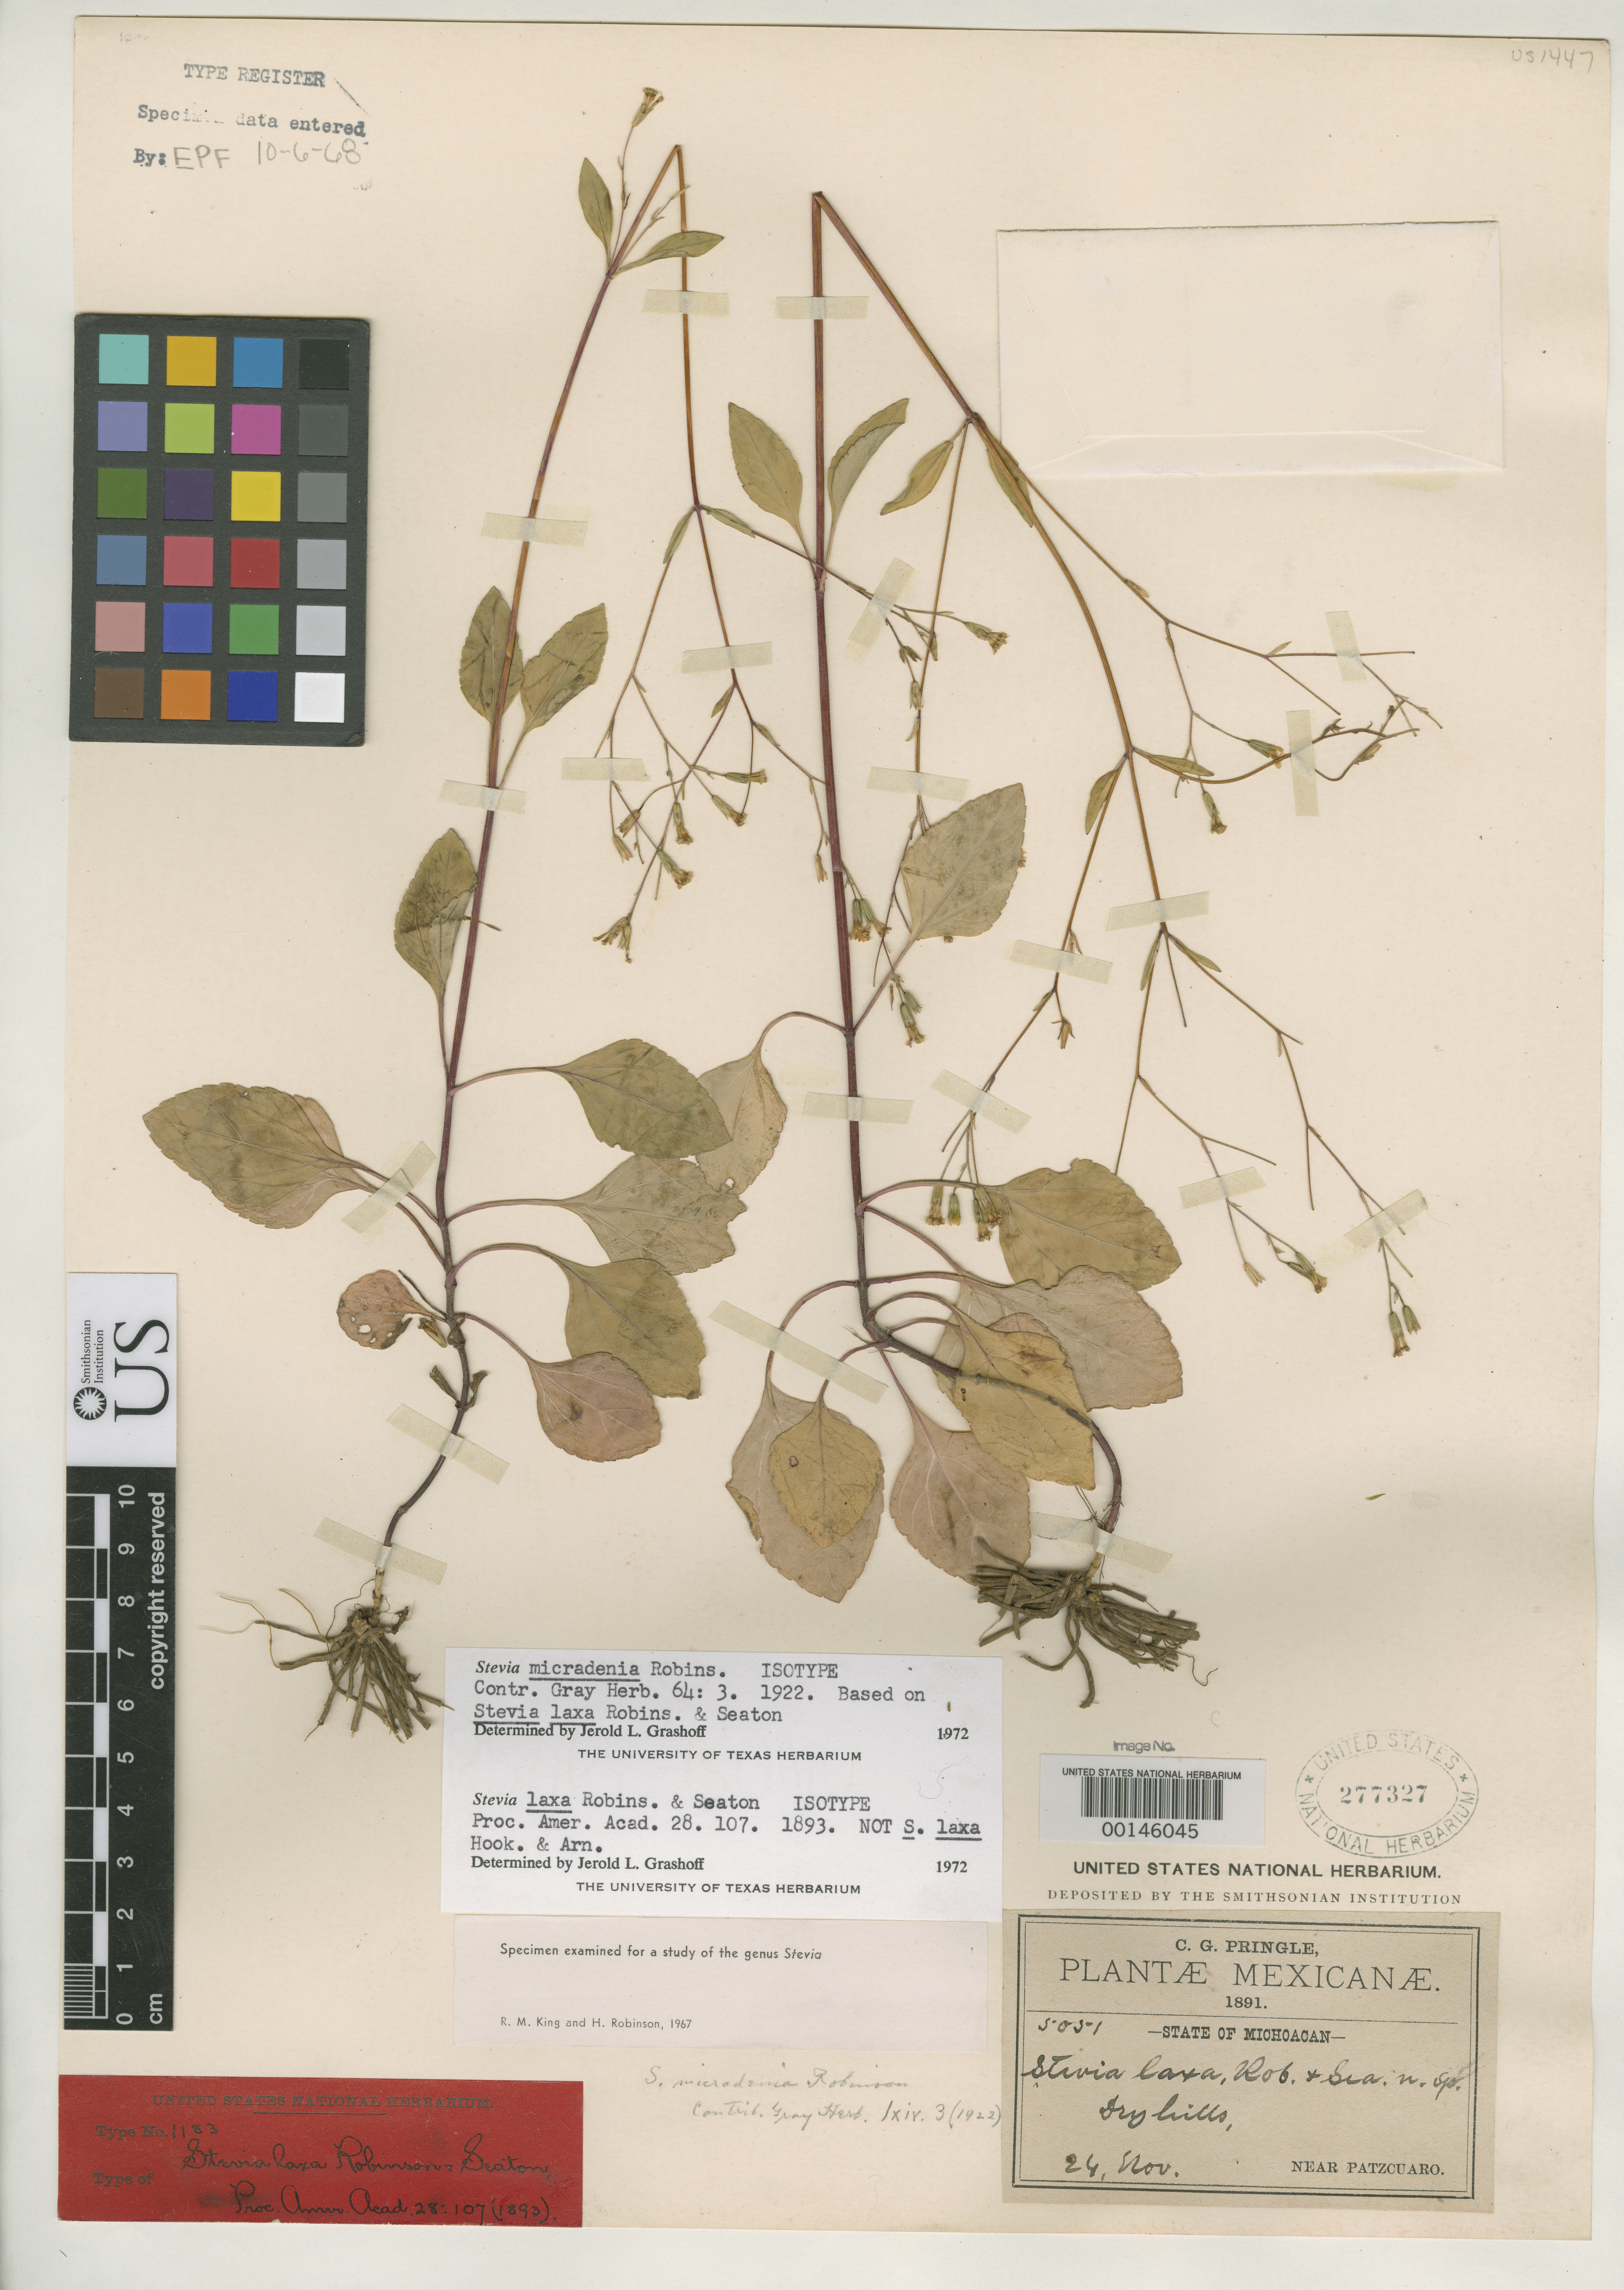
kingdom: Plantae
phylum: Tracheophyta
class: Magnoliopsida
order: Asterales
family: Asteraceae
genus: Stevia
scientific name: Stevia laxa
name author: B.L. Rob. & Seaton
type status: Isotype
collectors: C. G. Pringle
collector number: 5051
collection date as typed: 24 Nov 1891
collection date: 1891-11-24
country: Mexico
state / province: Michoacán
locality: Near Patzcuaro.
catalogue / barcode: US 277327